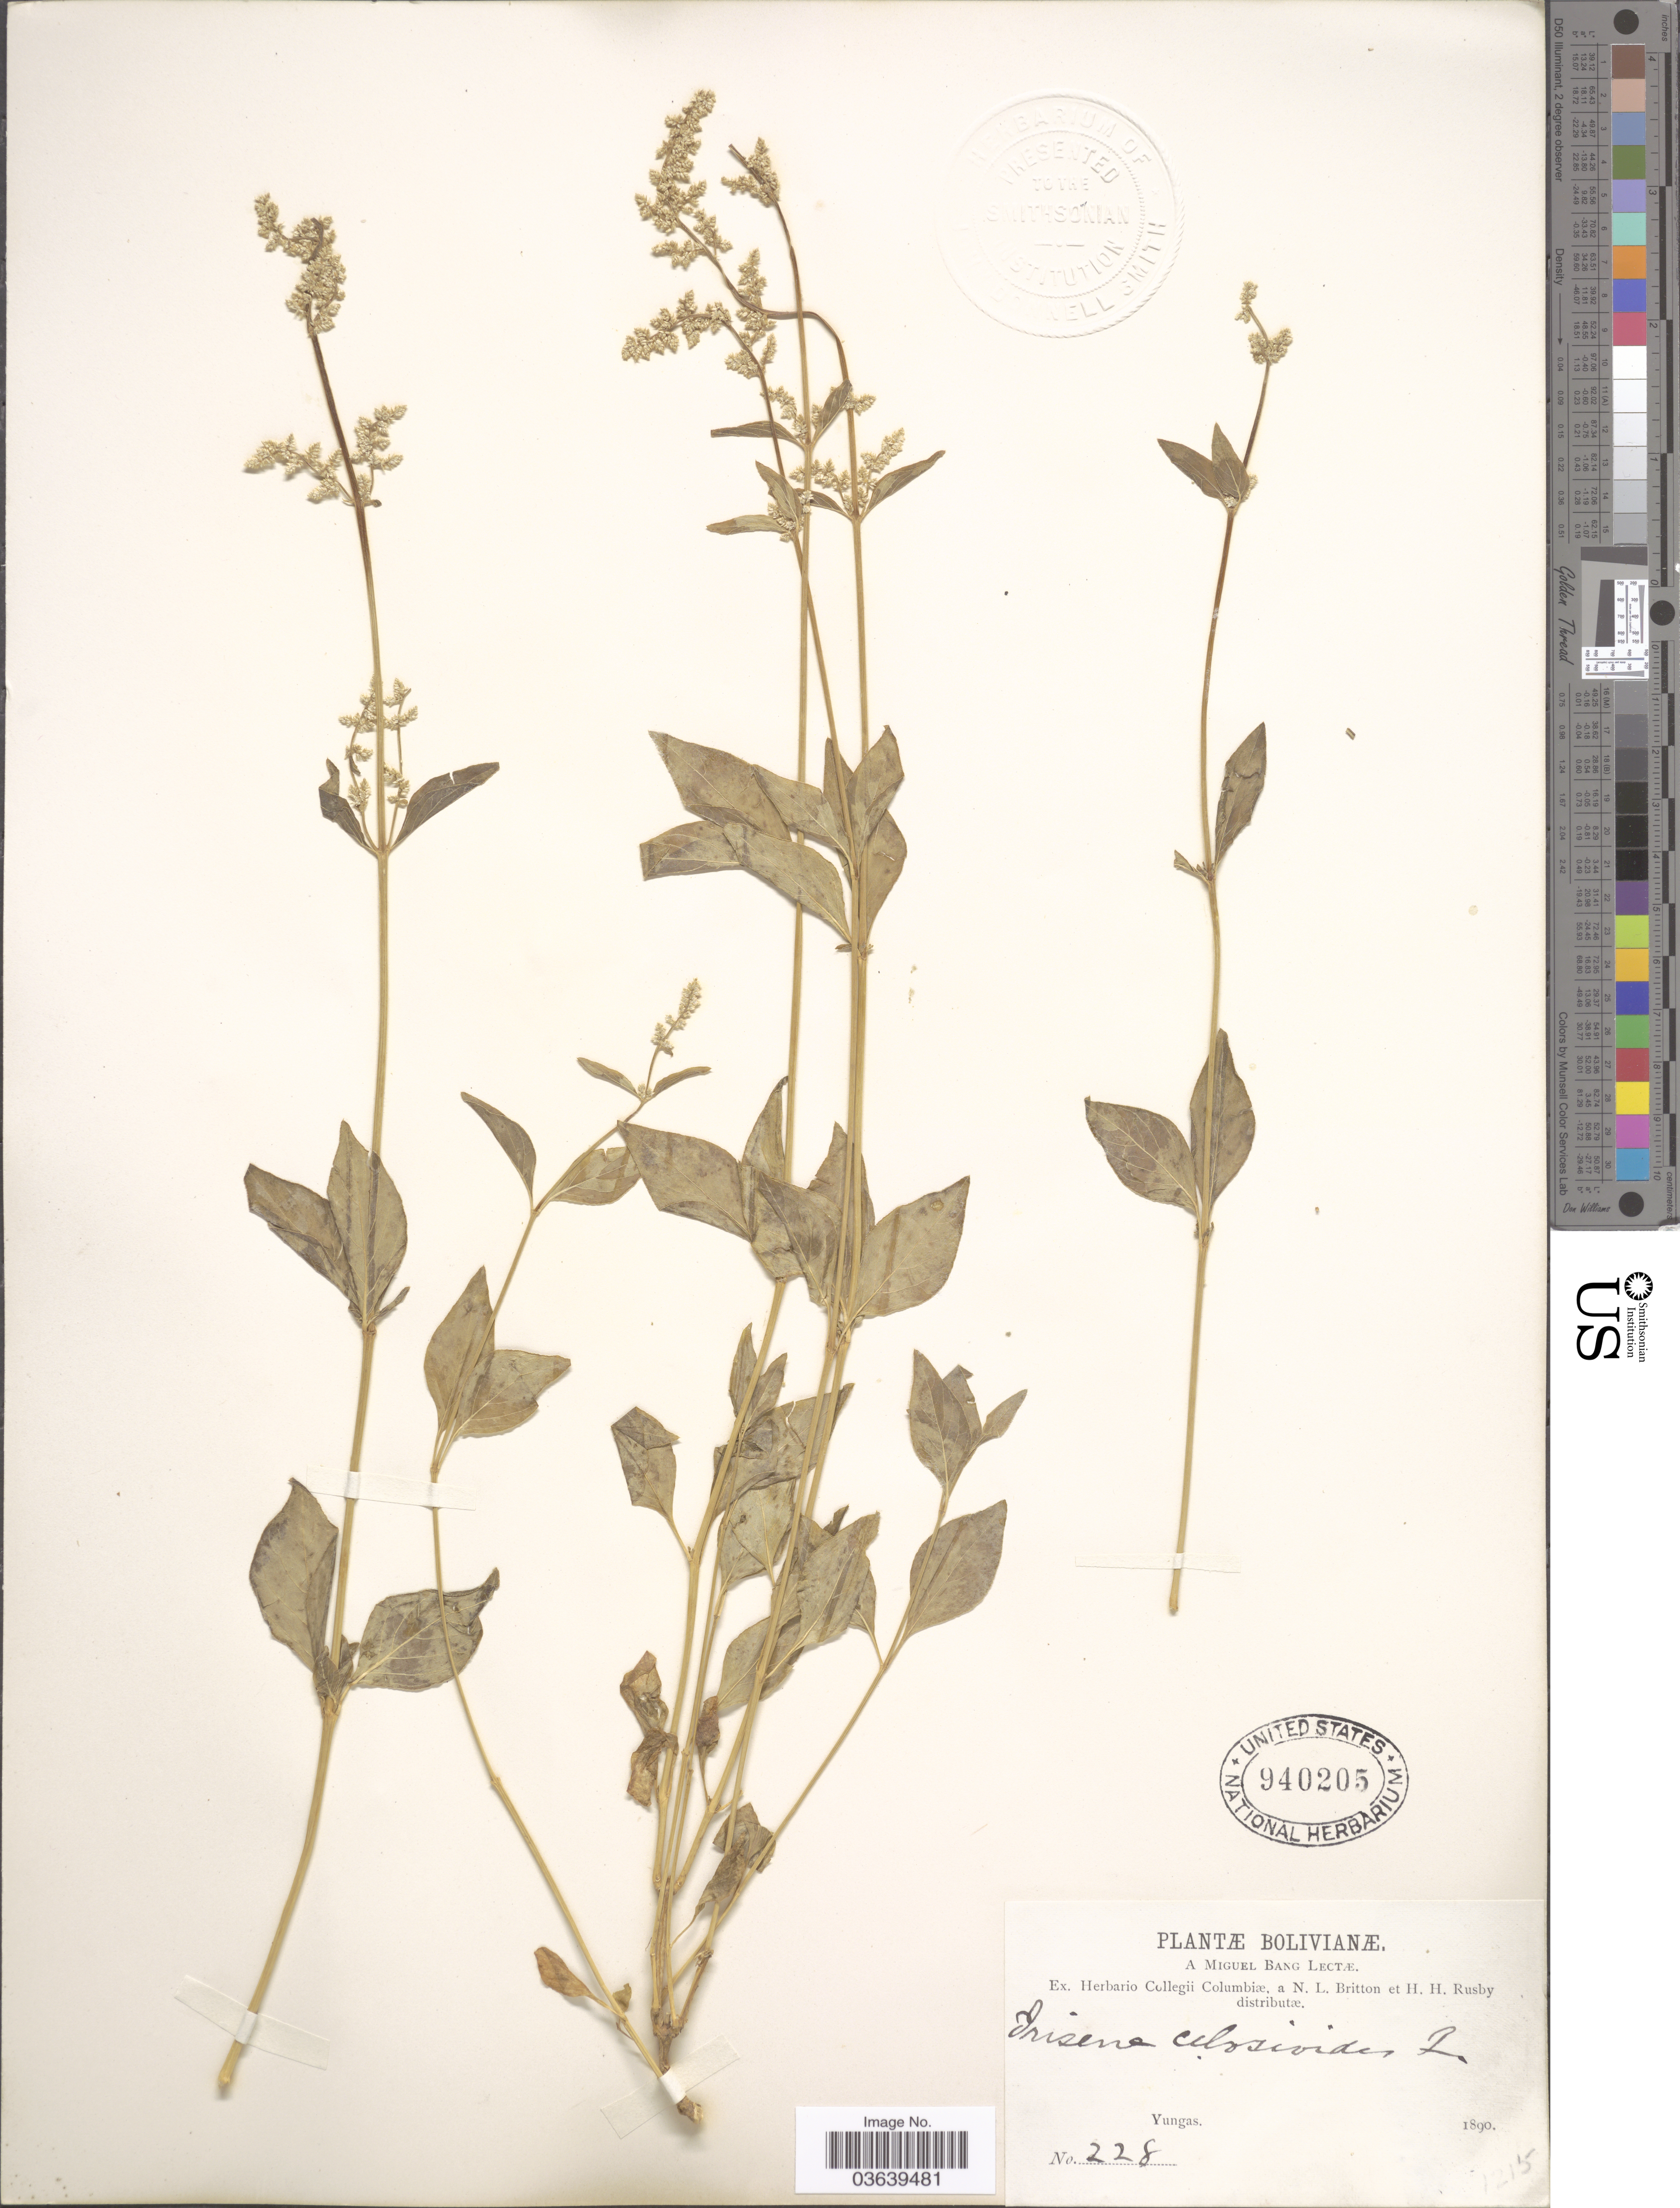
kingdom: Plantae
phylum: Tracheophyta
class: Magnoliopsida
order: Caryophyllales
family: Amaranthaceae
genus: Iresine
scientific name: Iresine celosia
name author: L.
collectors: M. Bang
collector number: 228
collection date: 1890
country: Bolivia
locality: Yungas.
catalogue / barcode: US 940205